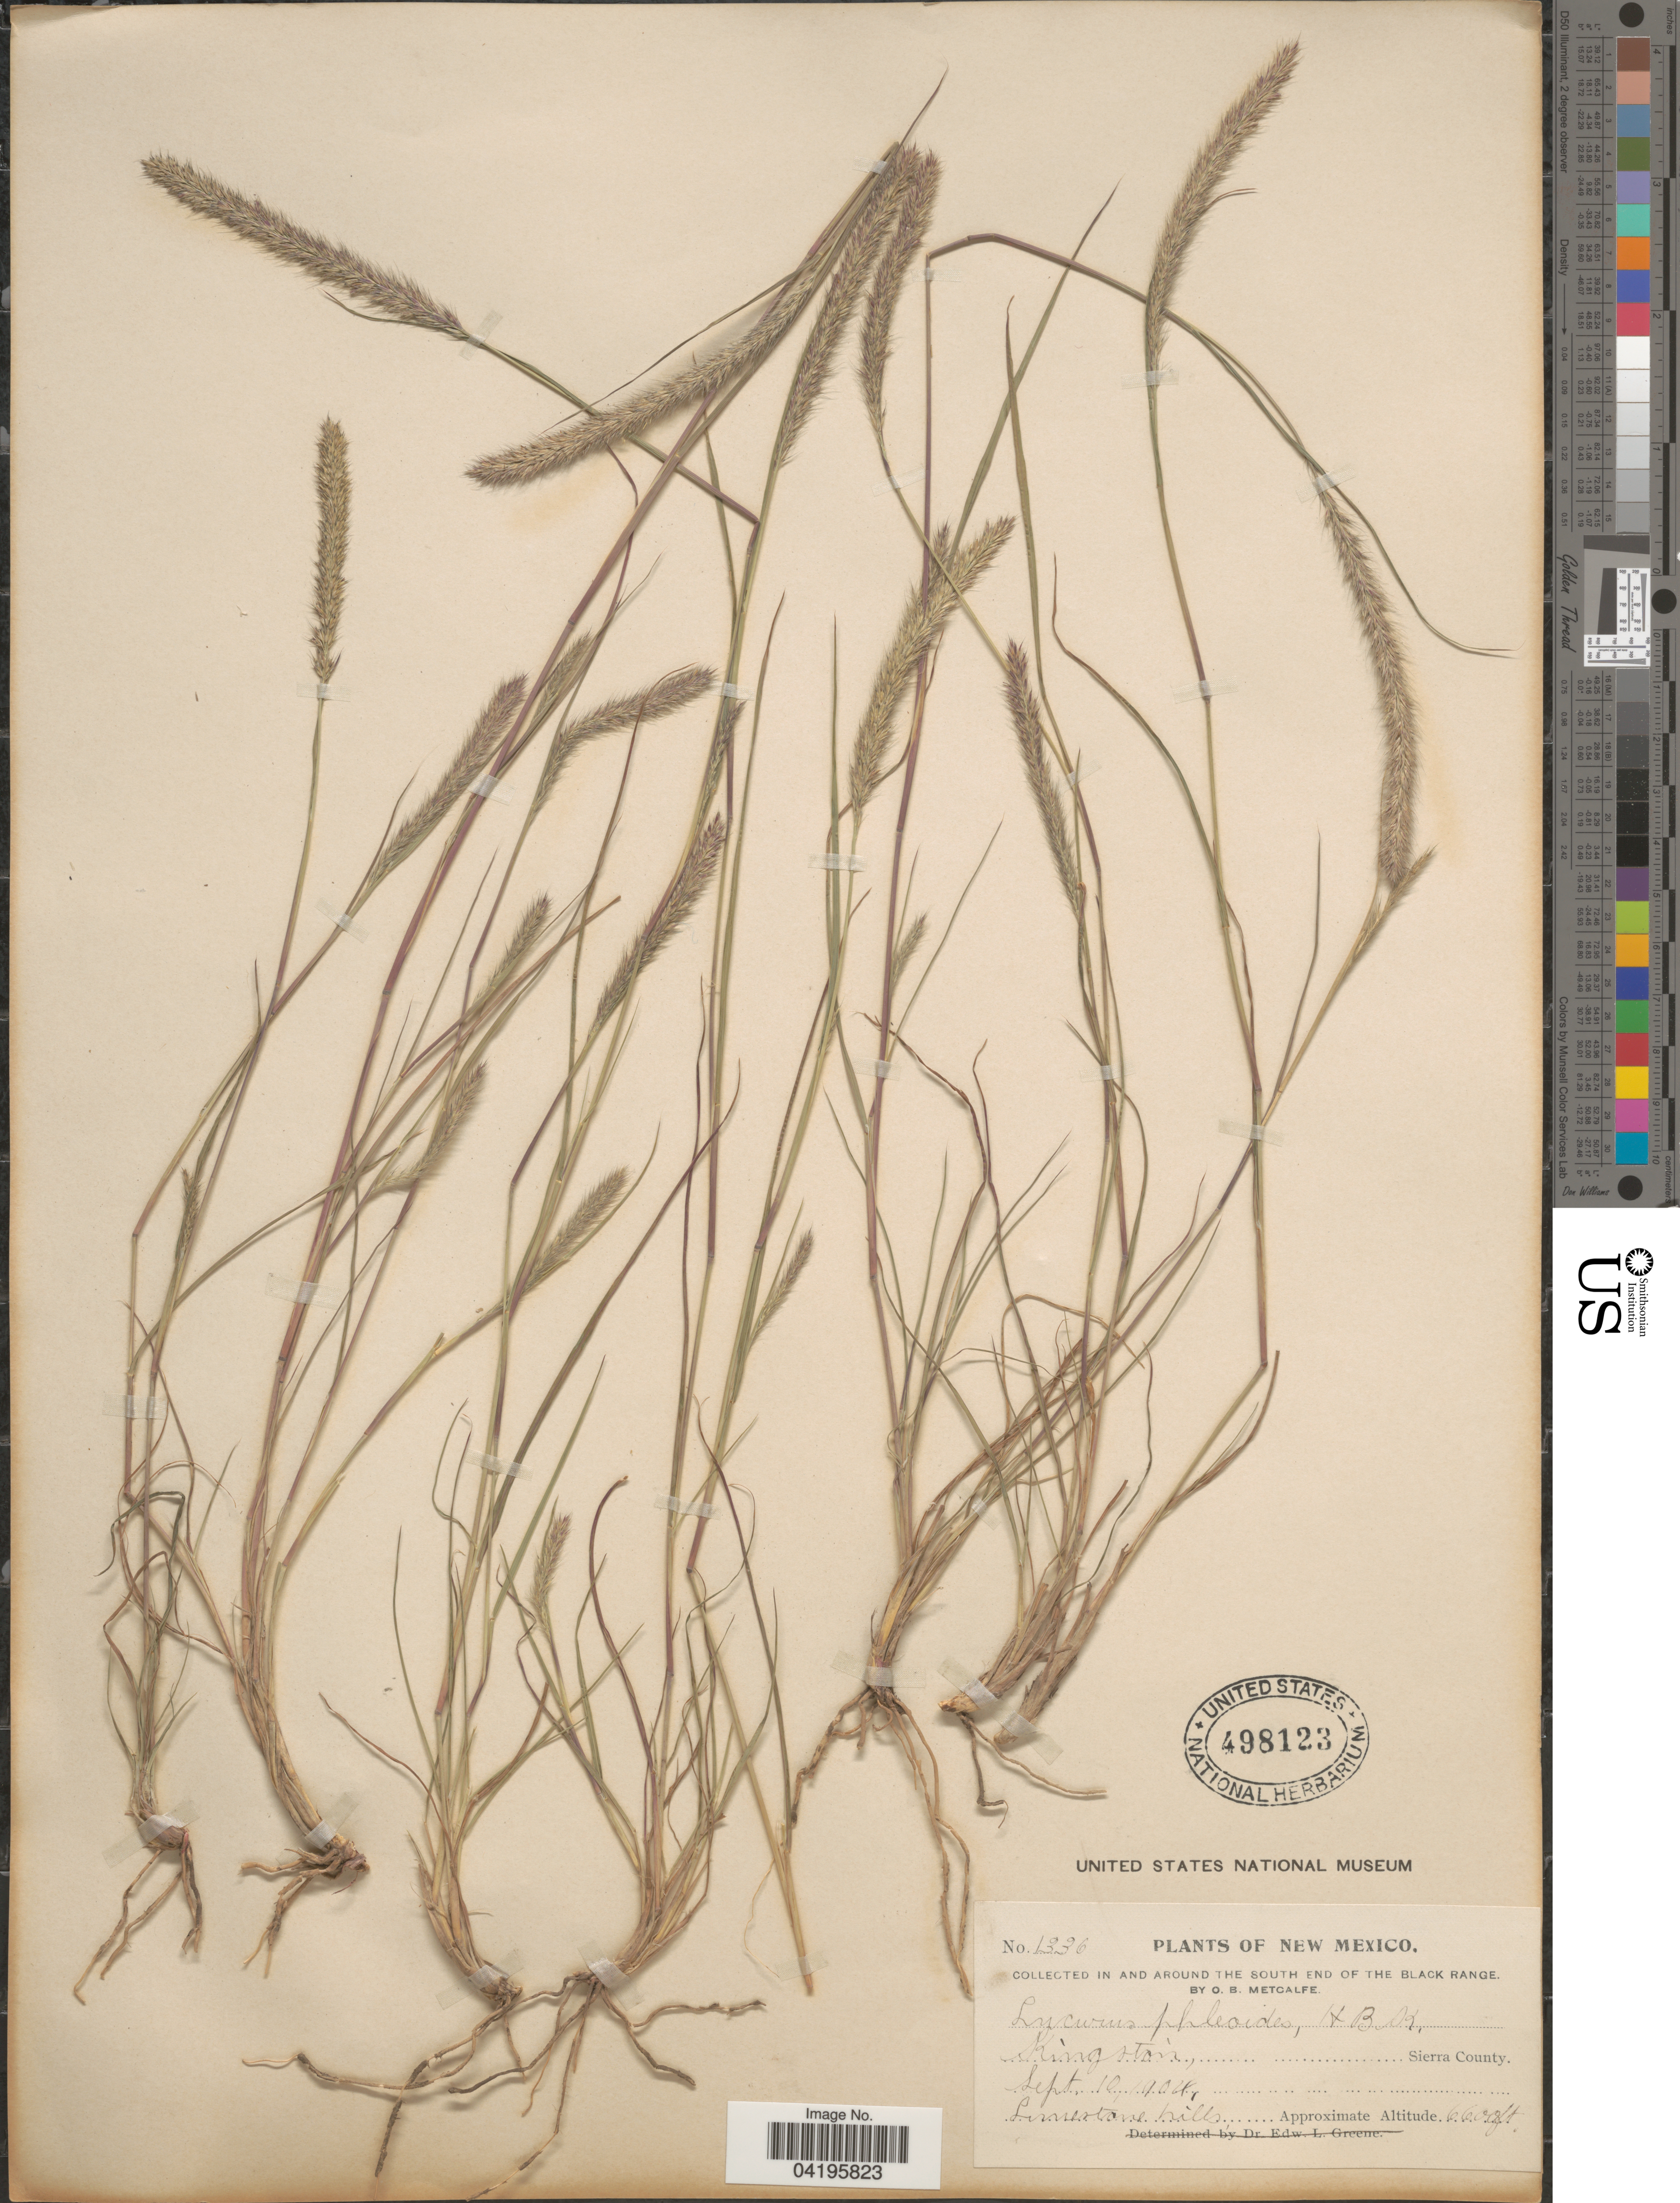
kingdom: Plantae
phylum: Tracheophyta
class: Liliopsida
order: Poales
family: Poaceae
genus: Muhlenbergia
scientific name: Muhlenbergia phleoides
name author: (Kunth) Columbus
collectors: O. B. Metcalfe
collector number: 1336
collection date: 1904-09-10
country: United States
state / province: New Mexico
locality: In and around the South end of the Black Range. Kingston, Sierra County.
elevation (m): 2012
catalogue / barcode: US 498123